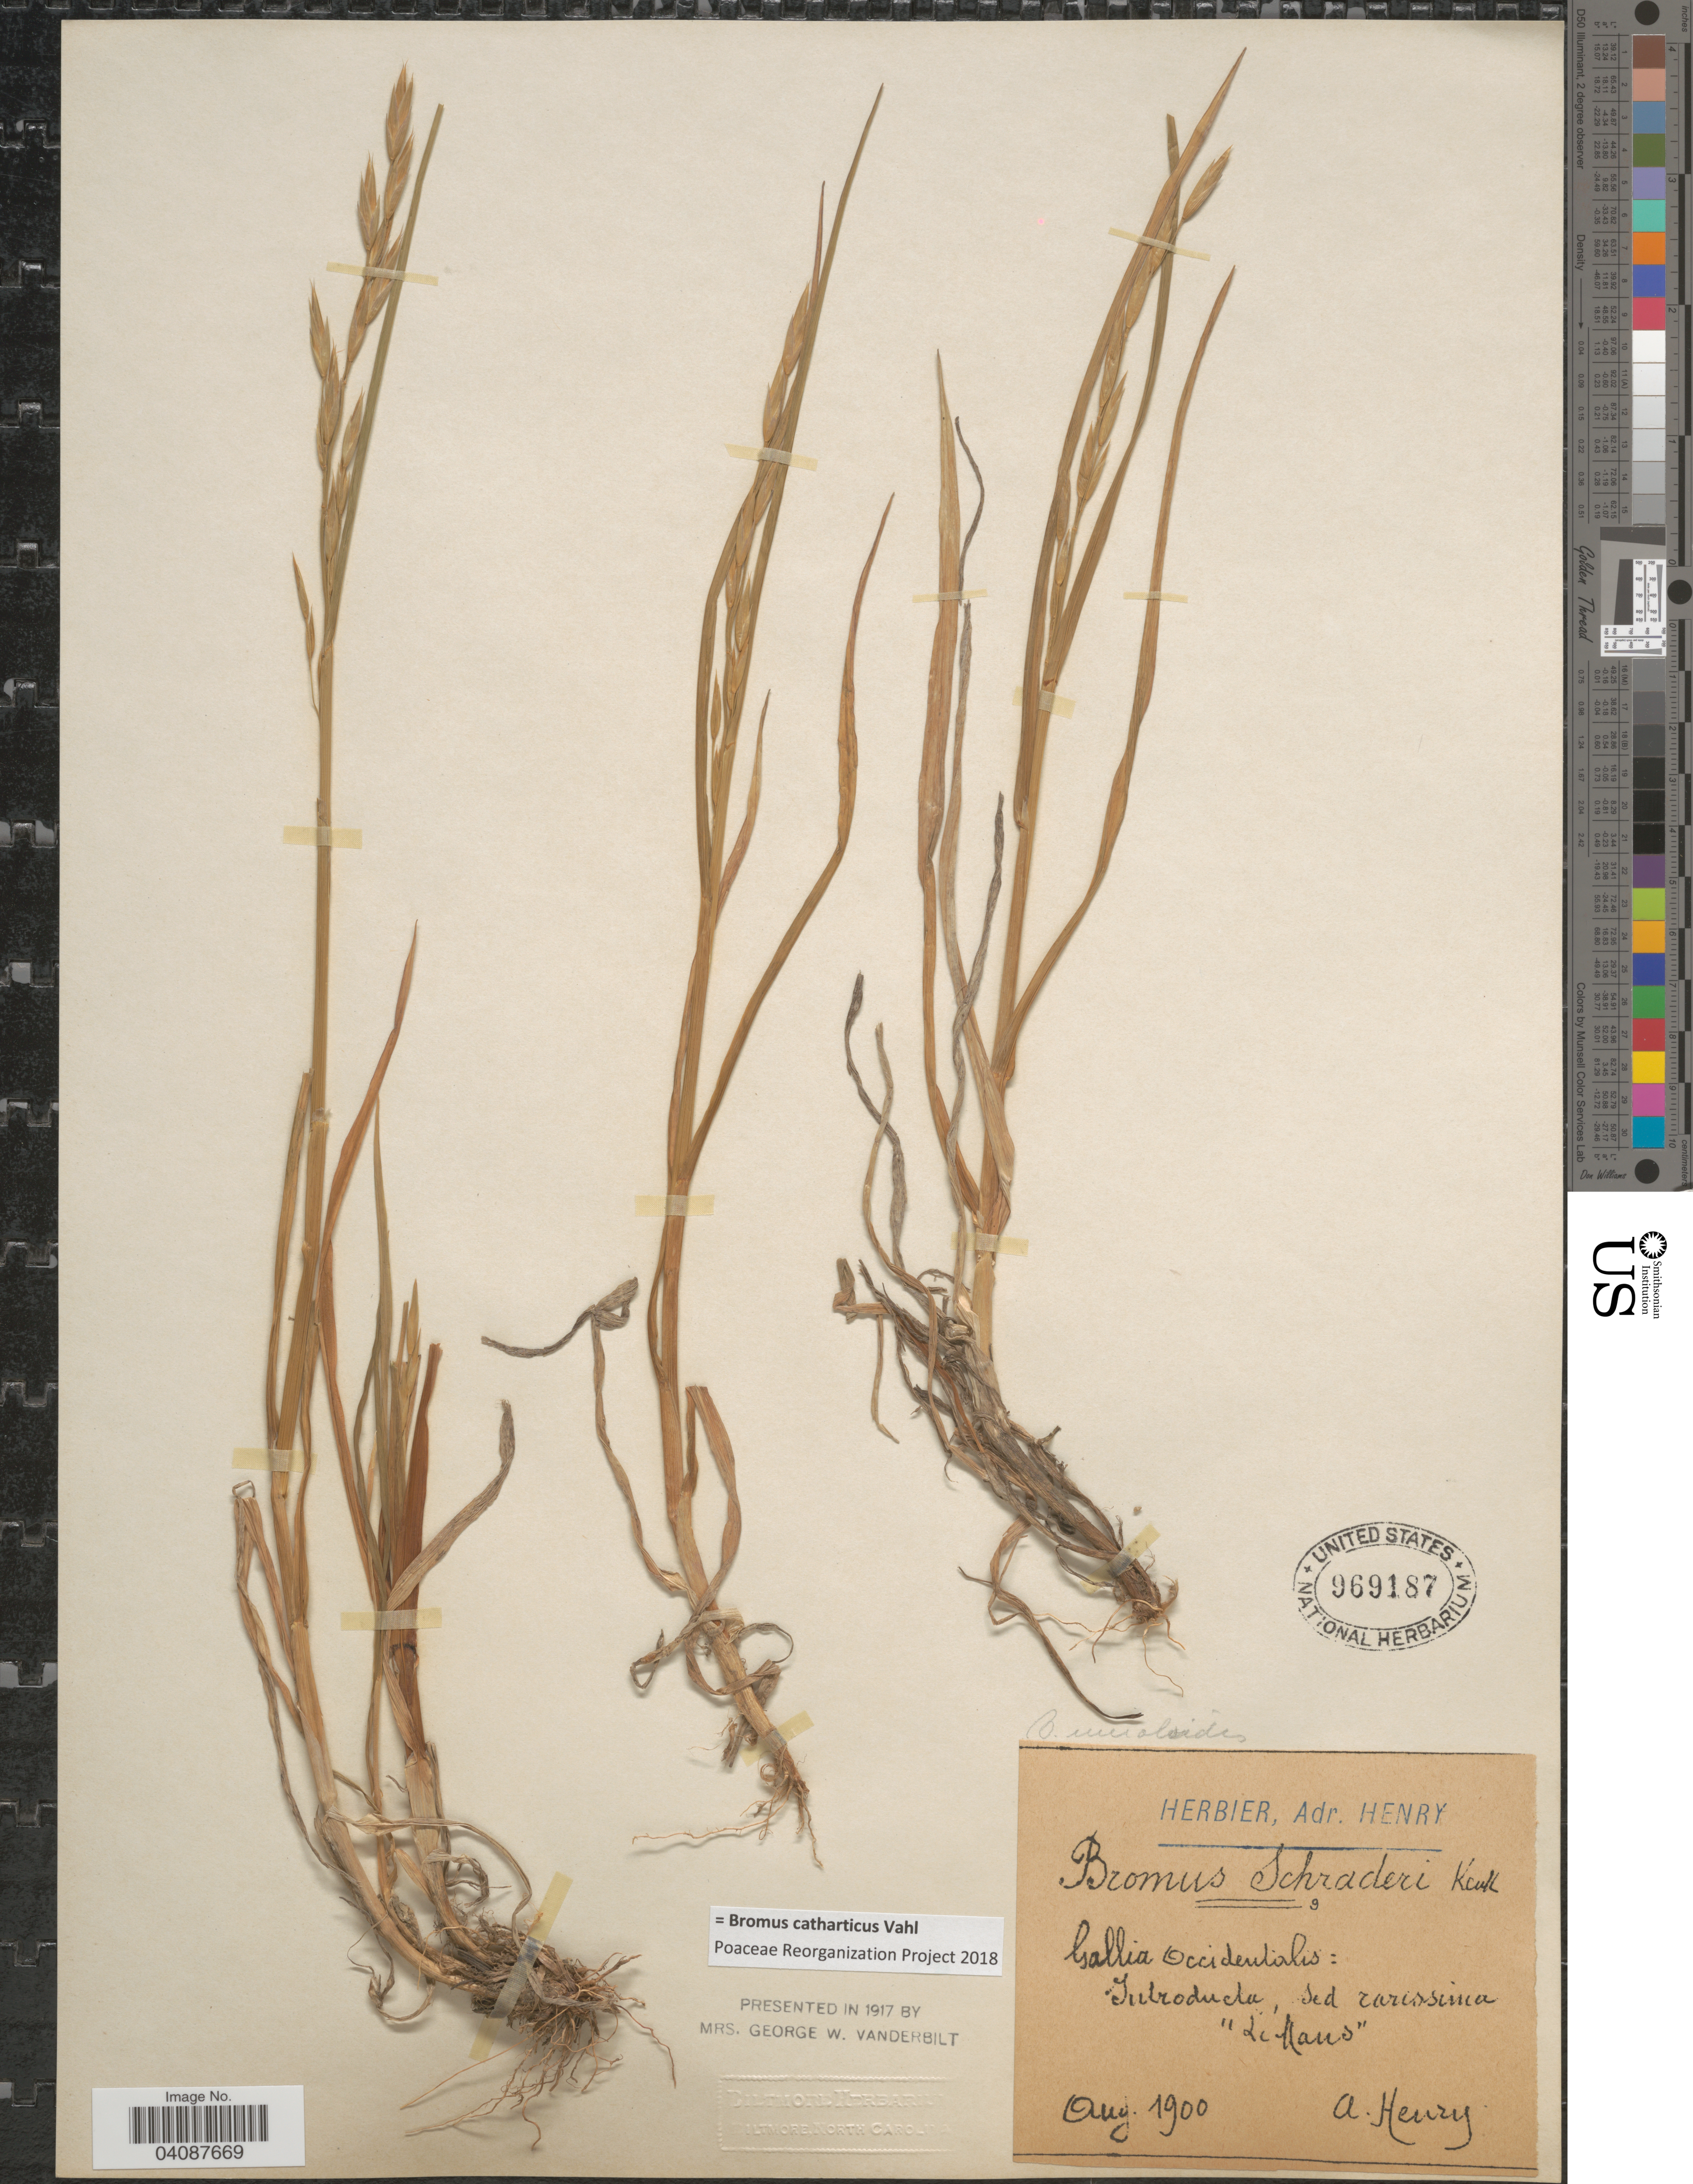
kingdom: Plantae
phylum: Tracheophyta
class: Liliopsida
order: Poales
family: Poaceae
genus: Bromus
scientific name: Bromus commutatus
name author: Schrad.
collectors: A. Henry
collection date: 1900-08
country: France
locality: Gallia Occidentalis: "Le Mans".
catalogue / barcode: US 969187